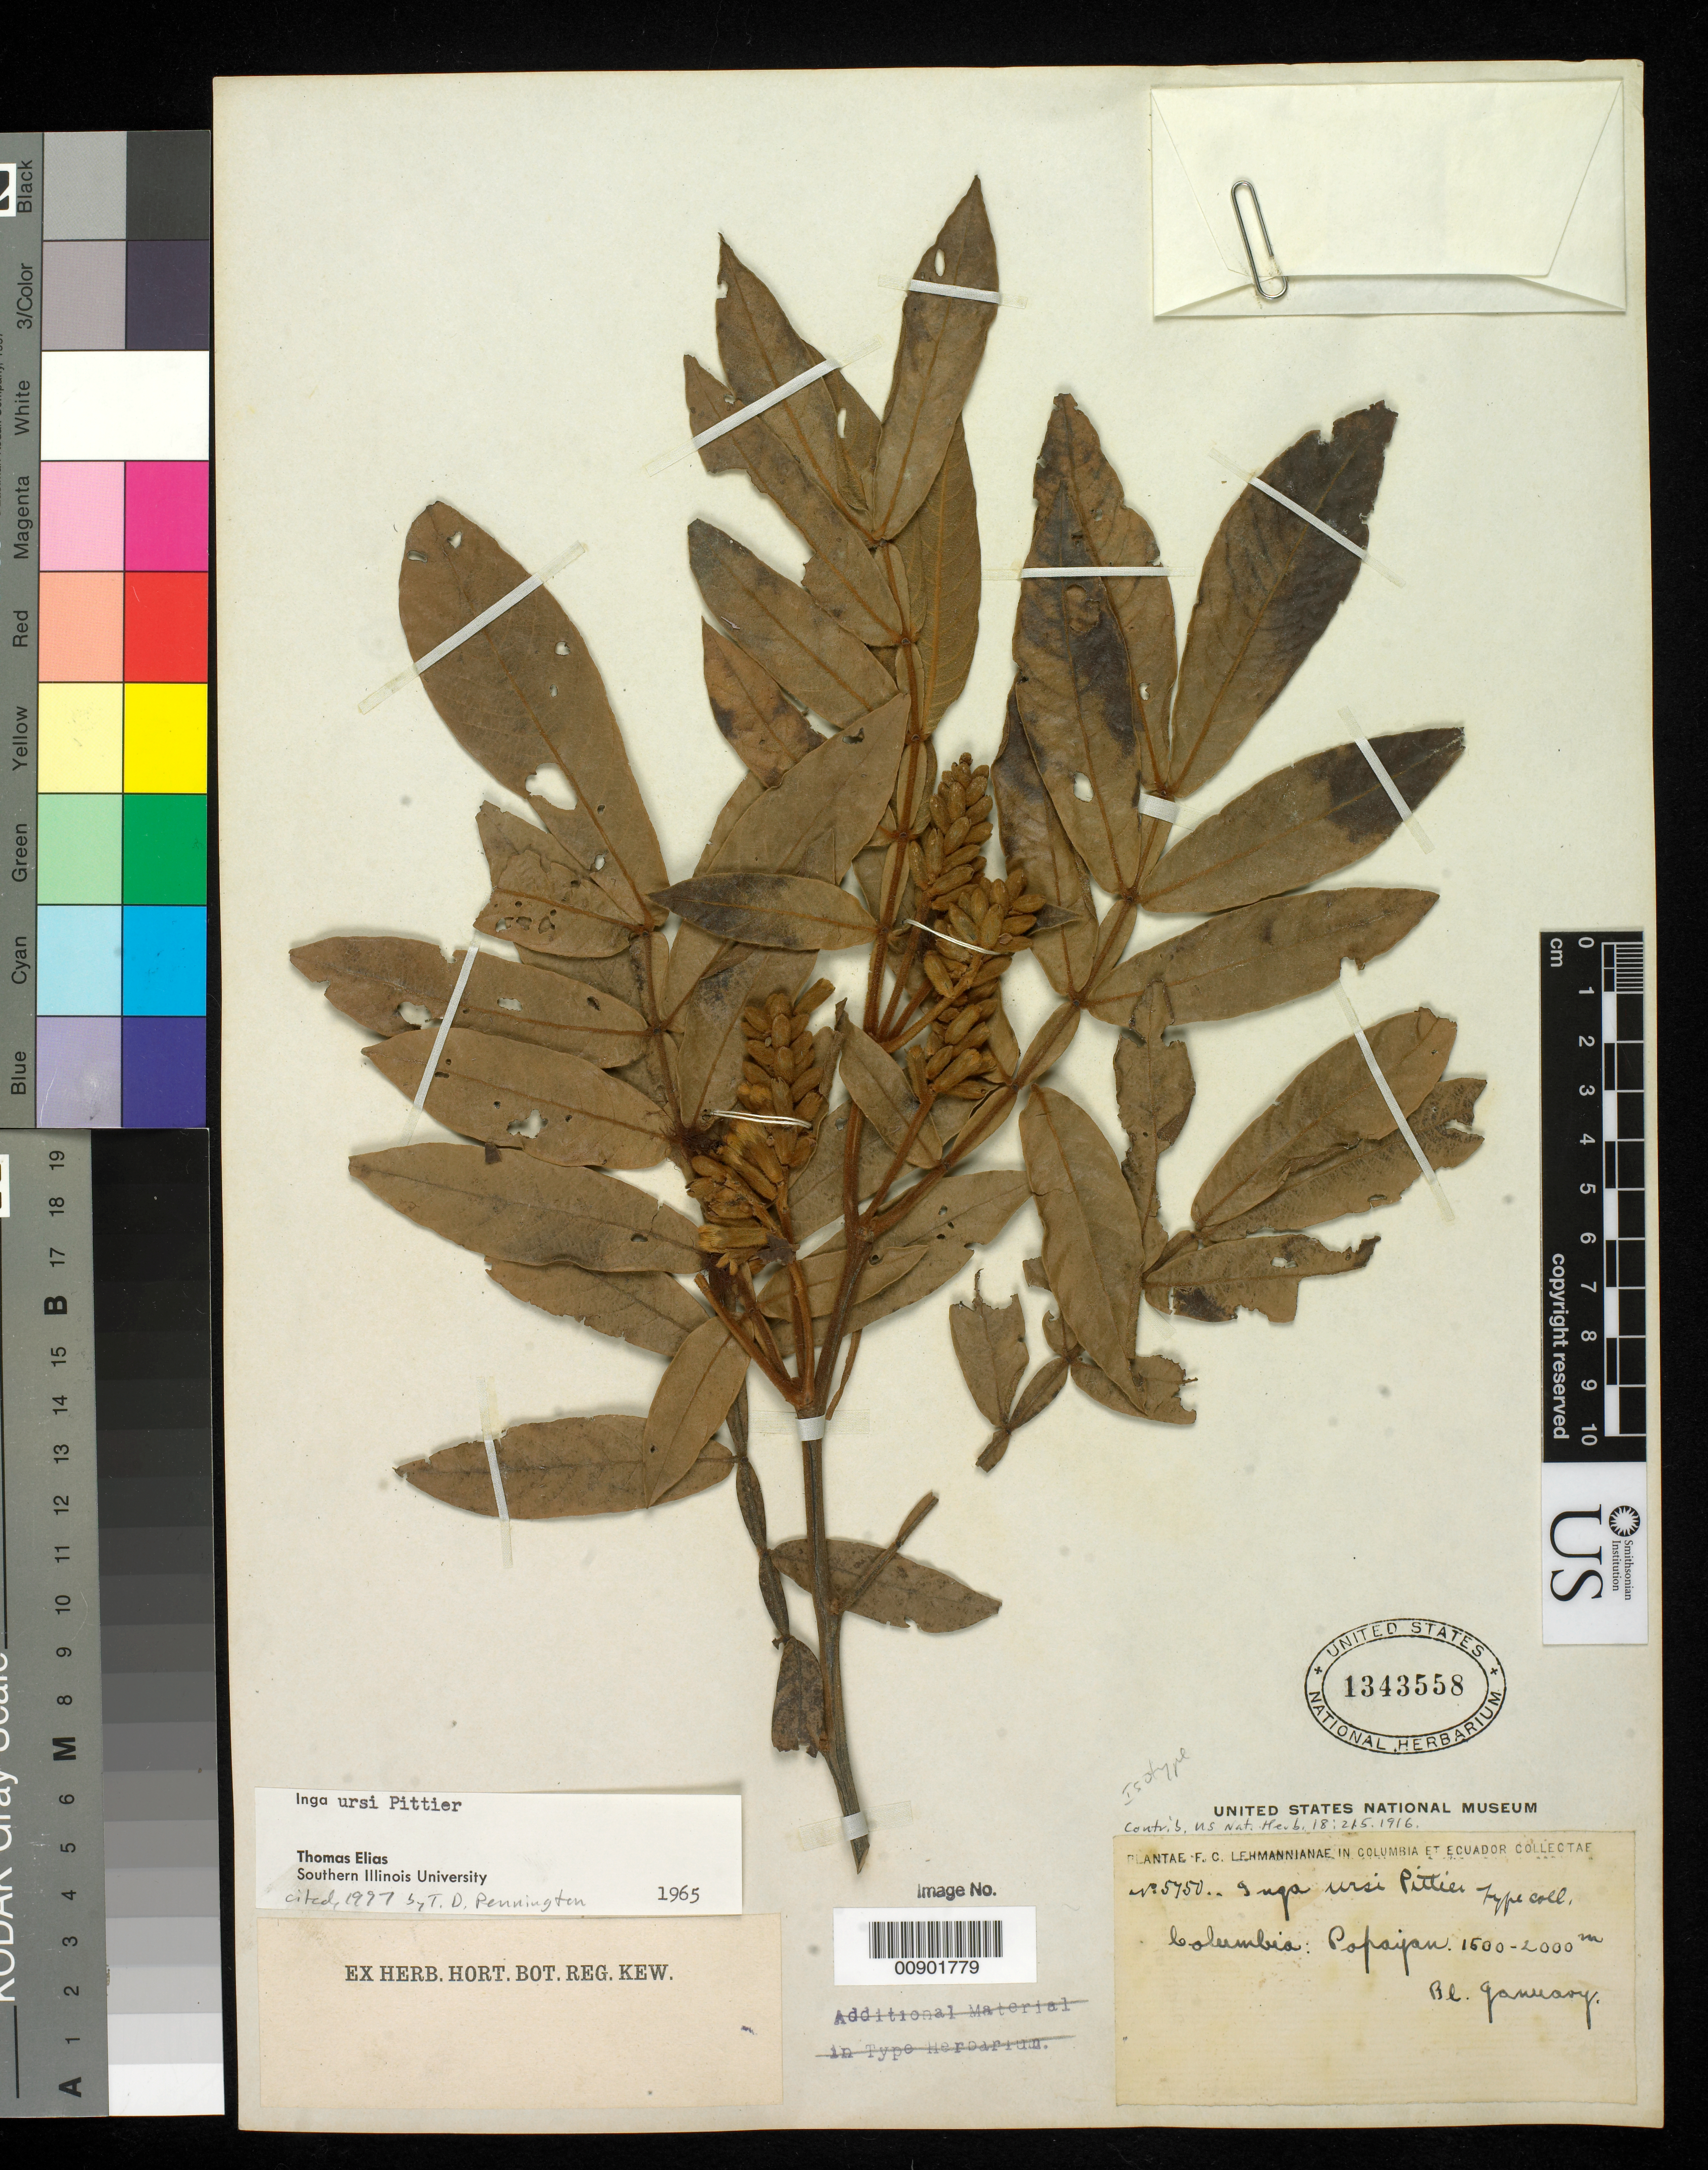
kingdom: Plantae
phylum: Tracheophyta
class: Magnoliopsida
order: Fabales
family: Fabaceae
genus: Inga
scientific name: Inga ursi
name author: Pittier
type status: Isotype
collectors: F. C. Lehmann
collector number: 5750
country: Colombia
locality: Popayan.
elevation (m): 1500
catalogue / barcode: US 1343558